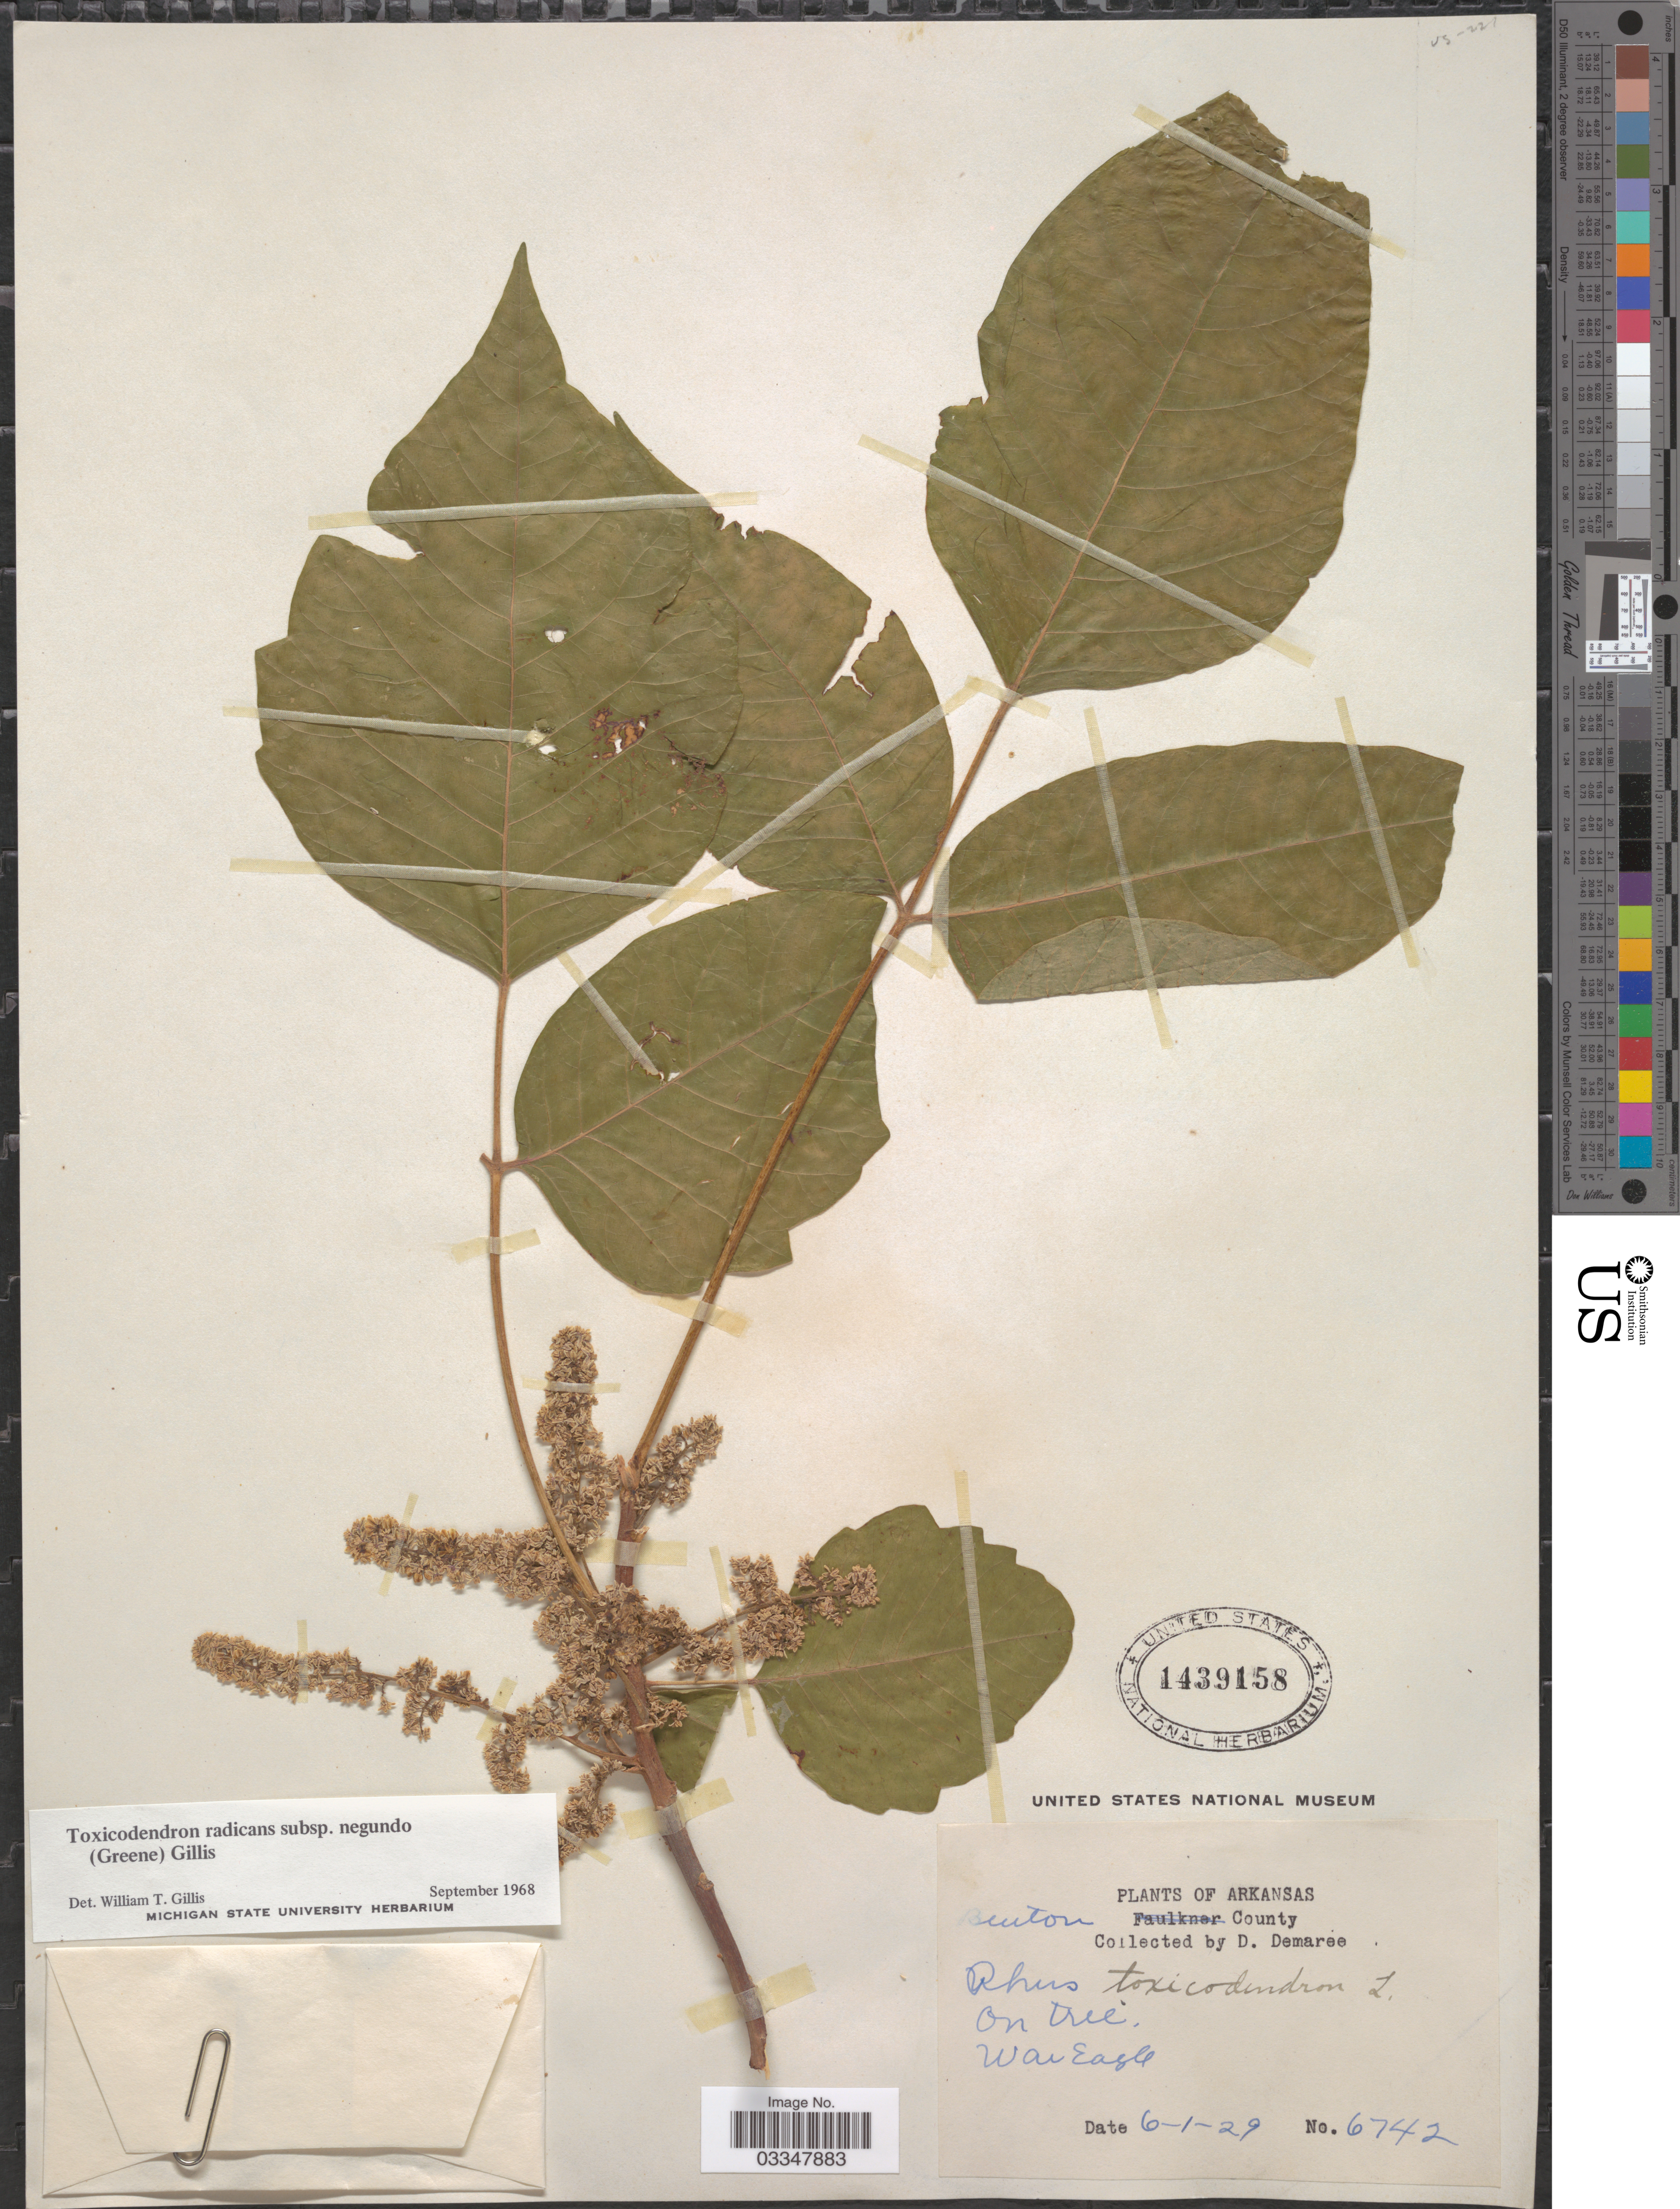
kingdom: Plantae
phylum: Tracheophyta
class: Magnoliopsida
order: Sapindales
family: Anacardiaceae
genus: Toxicodendron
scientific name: Toxicodendron radicans subsp. negundo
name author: (Greene) Gillis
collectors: D. Demaree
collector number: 6742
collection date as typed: Transcribed d/m/y: 1/6/29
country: United States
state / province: Arkansas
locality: Benton County. War Eagle.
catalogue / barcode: US 1439158